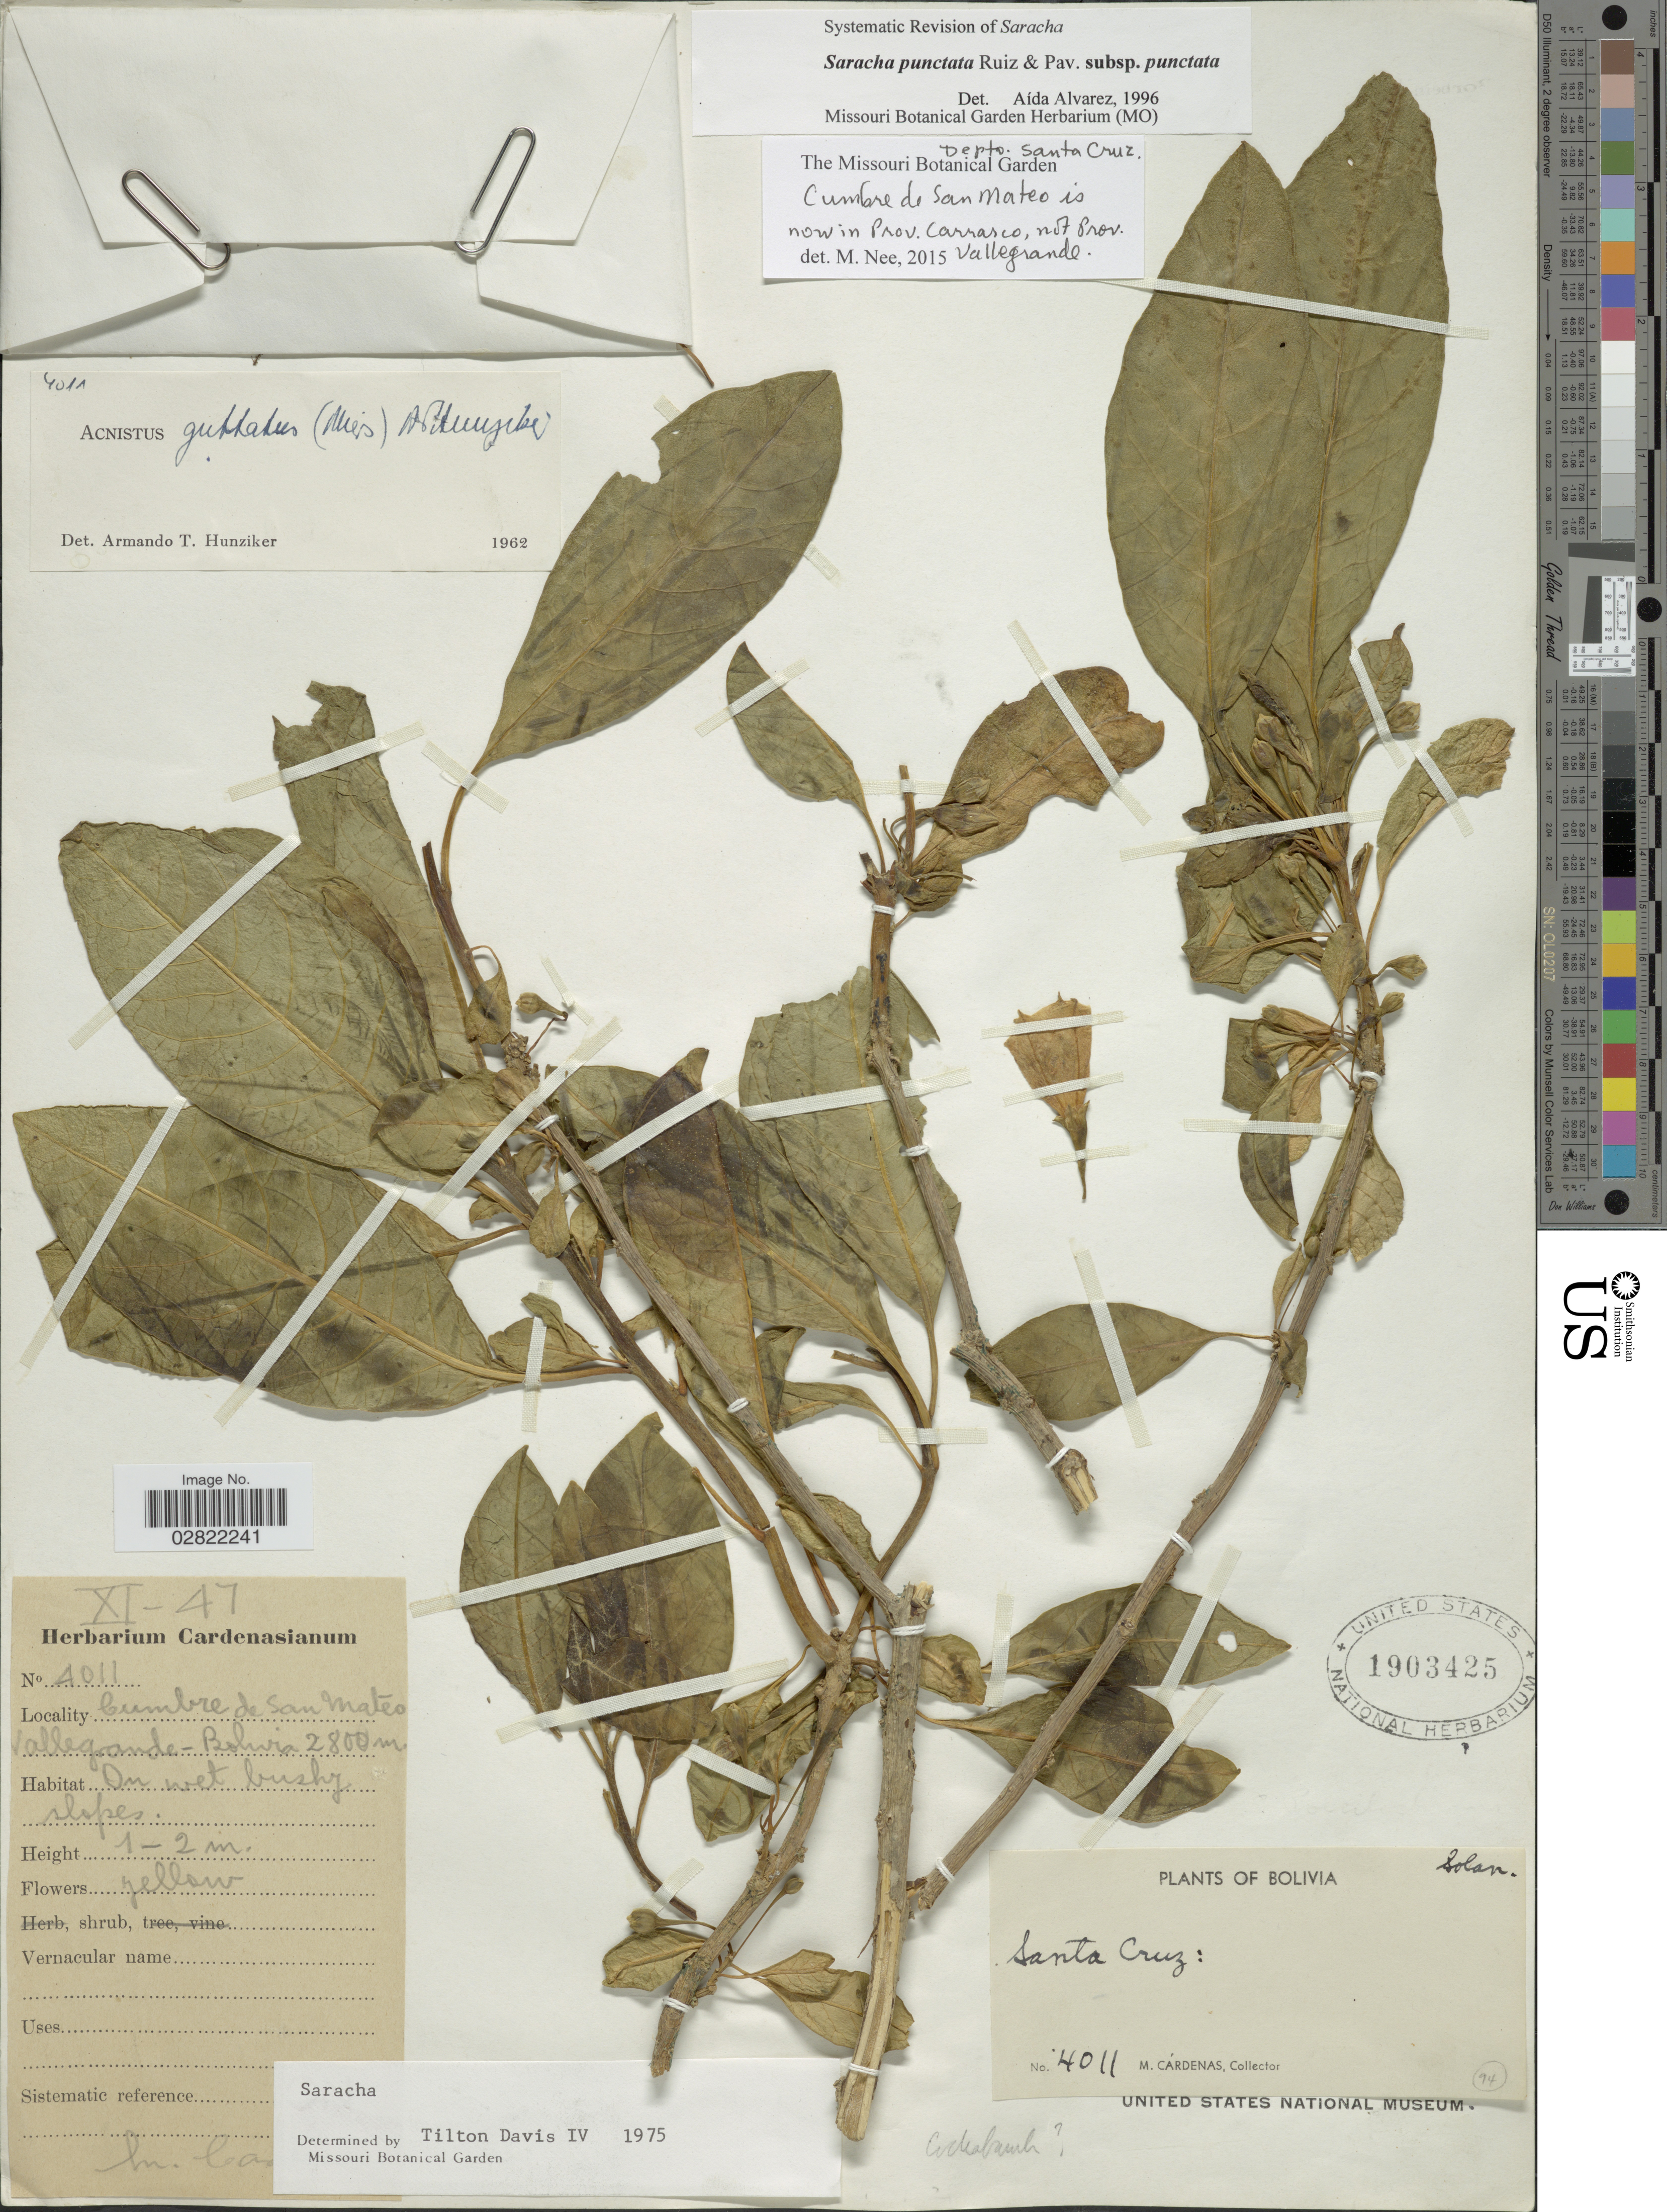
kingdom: Plantae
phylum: Tracheophyta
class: Magnoliopsida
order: Solanales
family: Solanaceae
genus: Saracha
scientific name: Saracha punctata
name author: Ruiz & Pav.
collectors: M. Cárdenas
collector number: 4011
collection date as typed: Transcribed d/m/y: /11/47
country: Bolivia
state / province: Santa Cruz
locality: Cumbre de San Mateo, Vallegrande, Bolivia.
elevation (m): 2800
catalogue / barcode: US 1903425